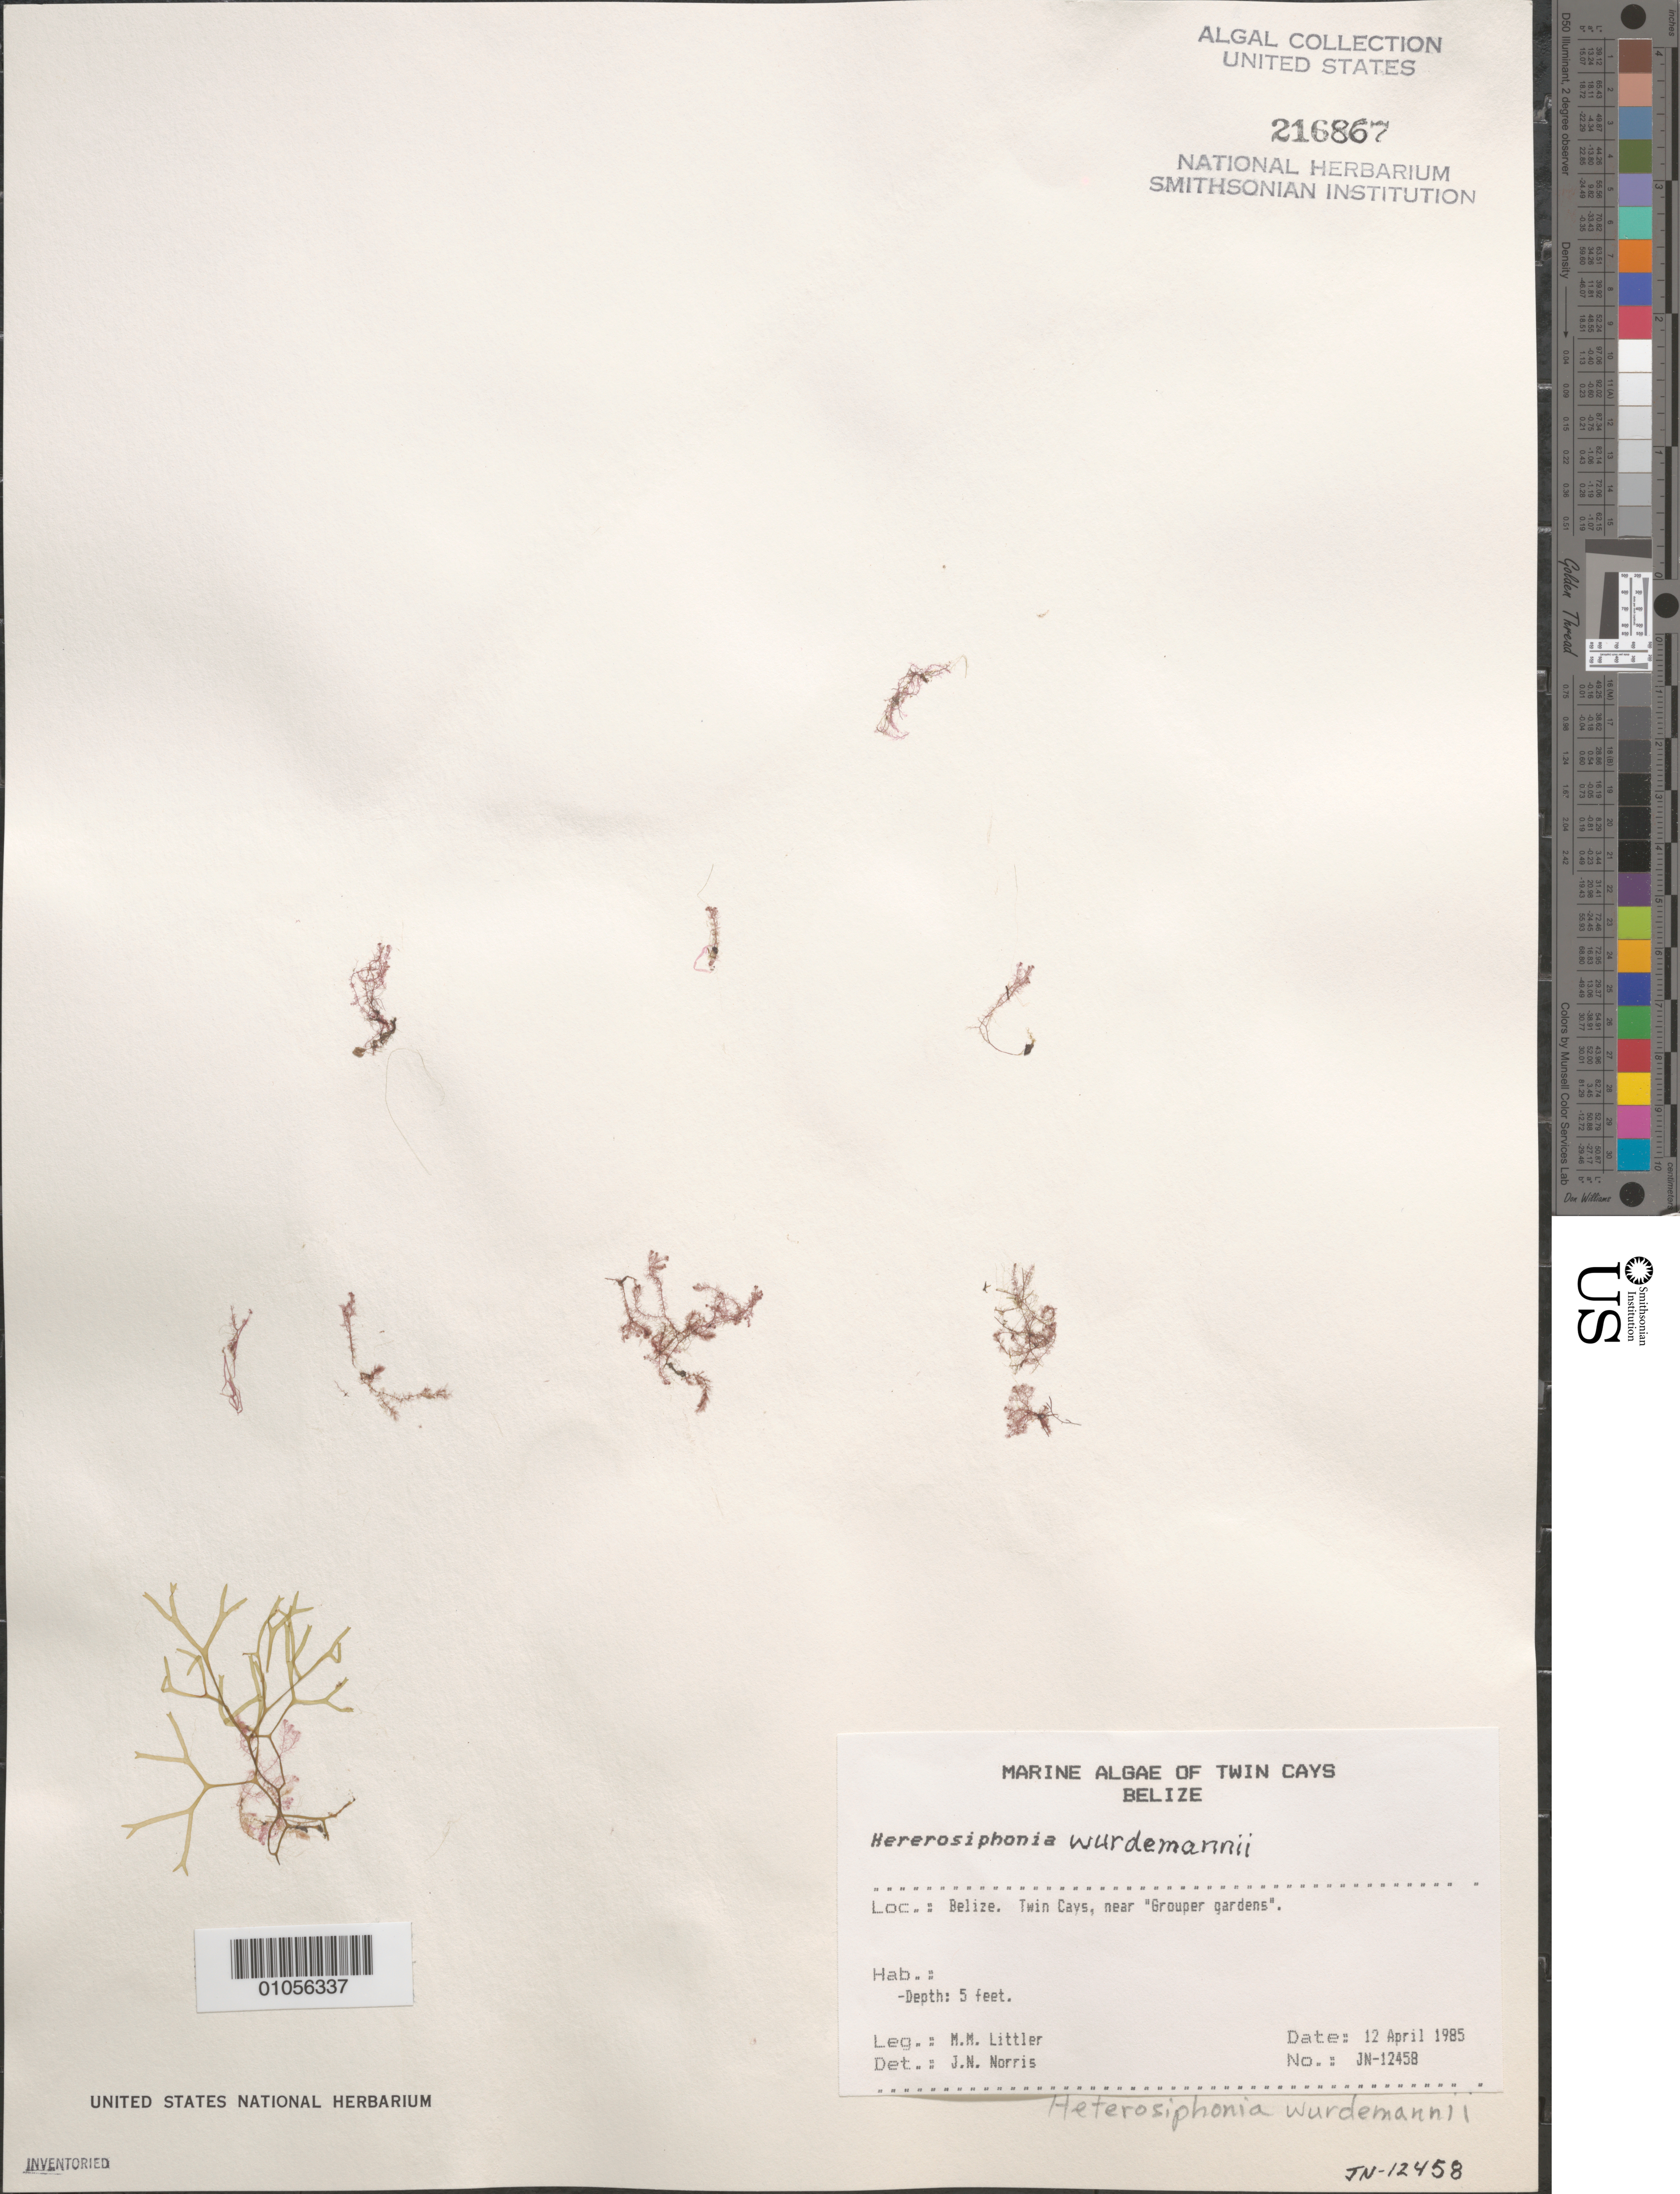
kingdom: Plantae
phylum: Rhodophyta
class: Florideophyceae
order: Ceramiales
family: Dasyaceae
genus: Heterosiphonia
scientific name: Heterosiphonia crispella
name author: (C. Agardh) M.J. Wynne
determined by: Algae name updating Project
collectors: M. M. Littler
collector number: JN-12458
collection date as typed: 12 Apr 1985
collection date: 1985-04-12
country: Belize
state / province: Stann Creek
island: Twin Cays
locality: Near Grouper Gardens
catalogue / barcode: US 216867